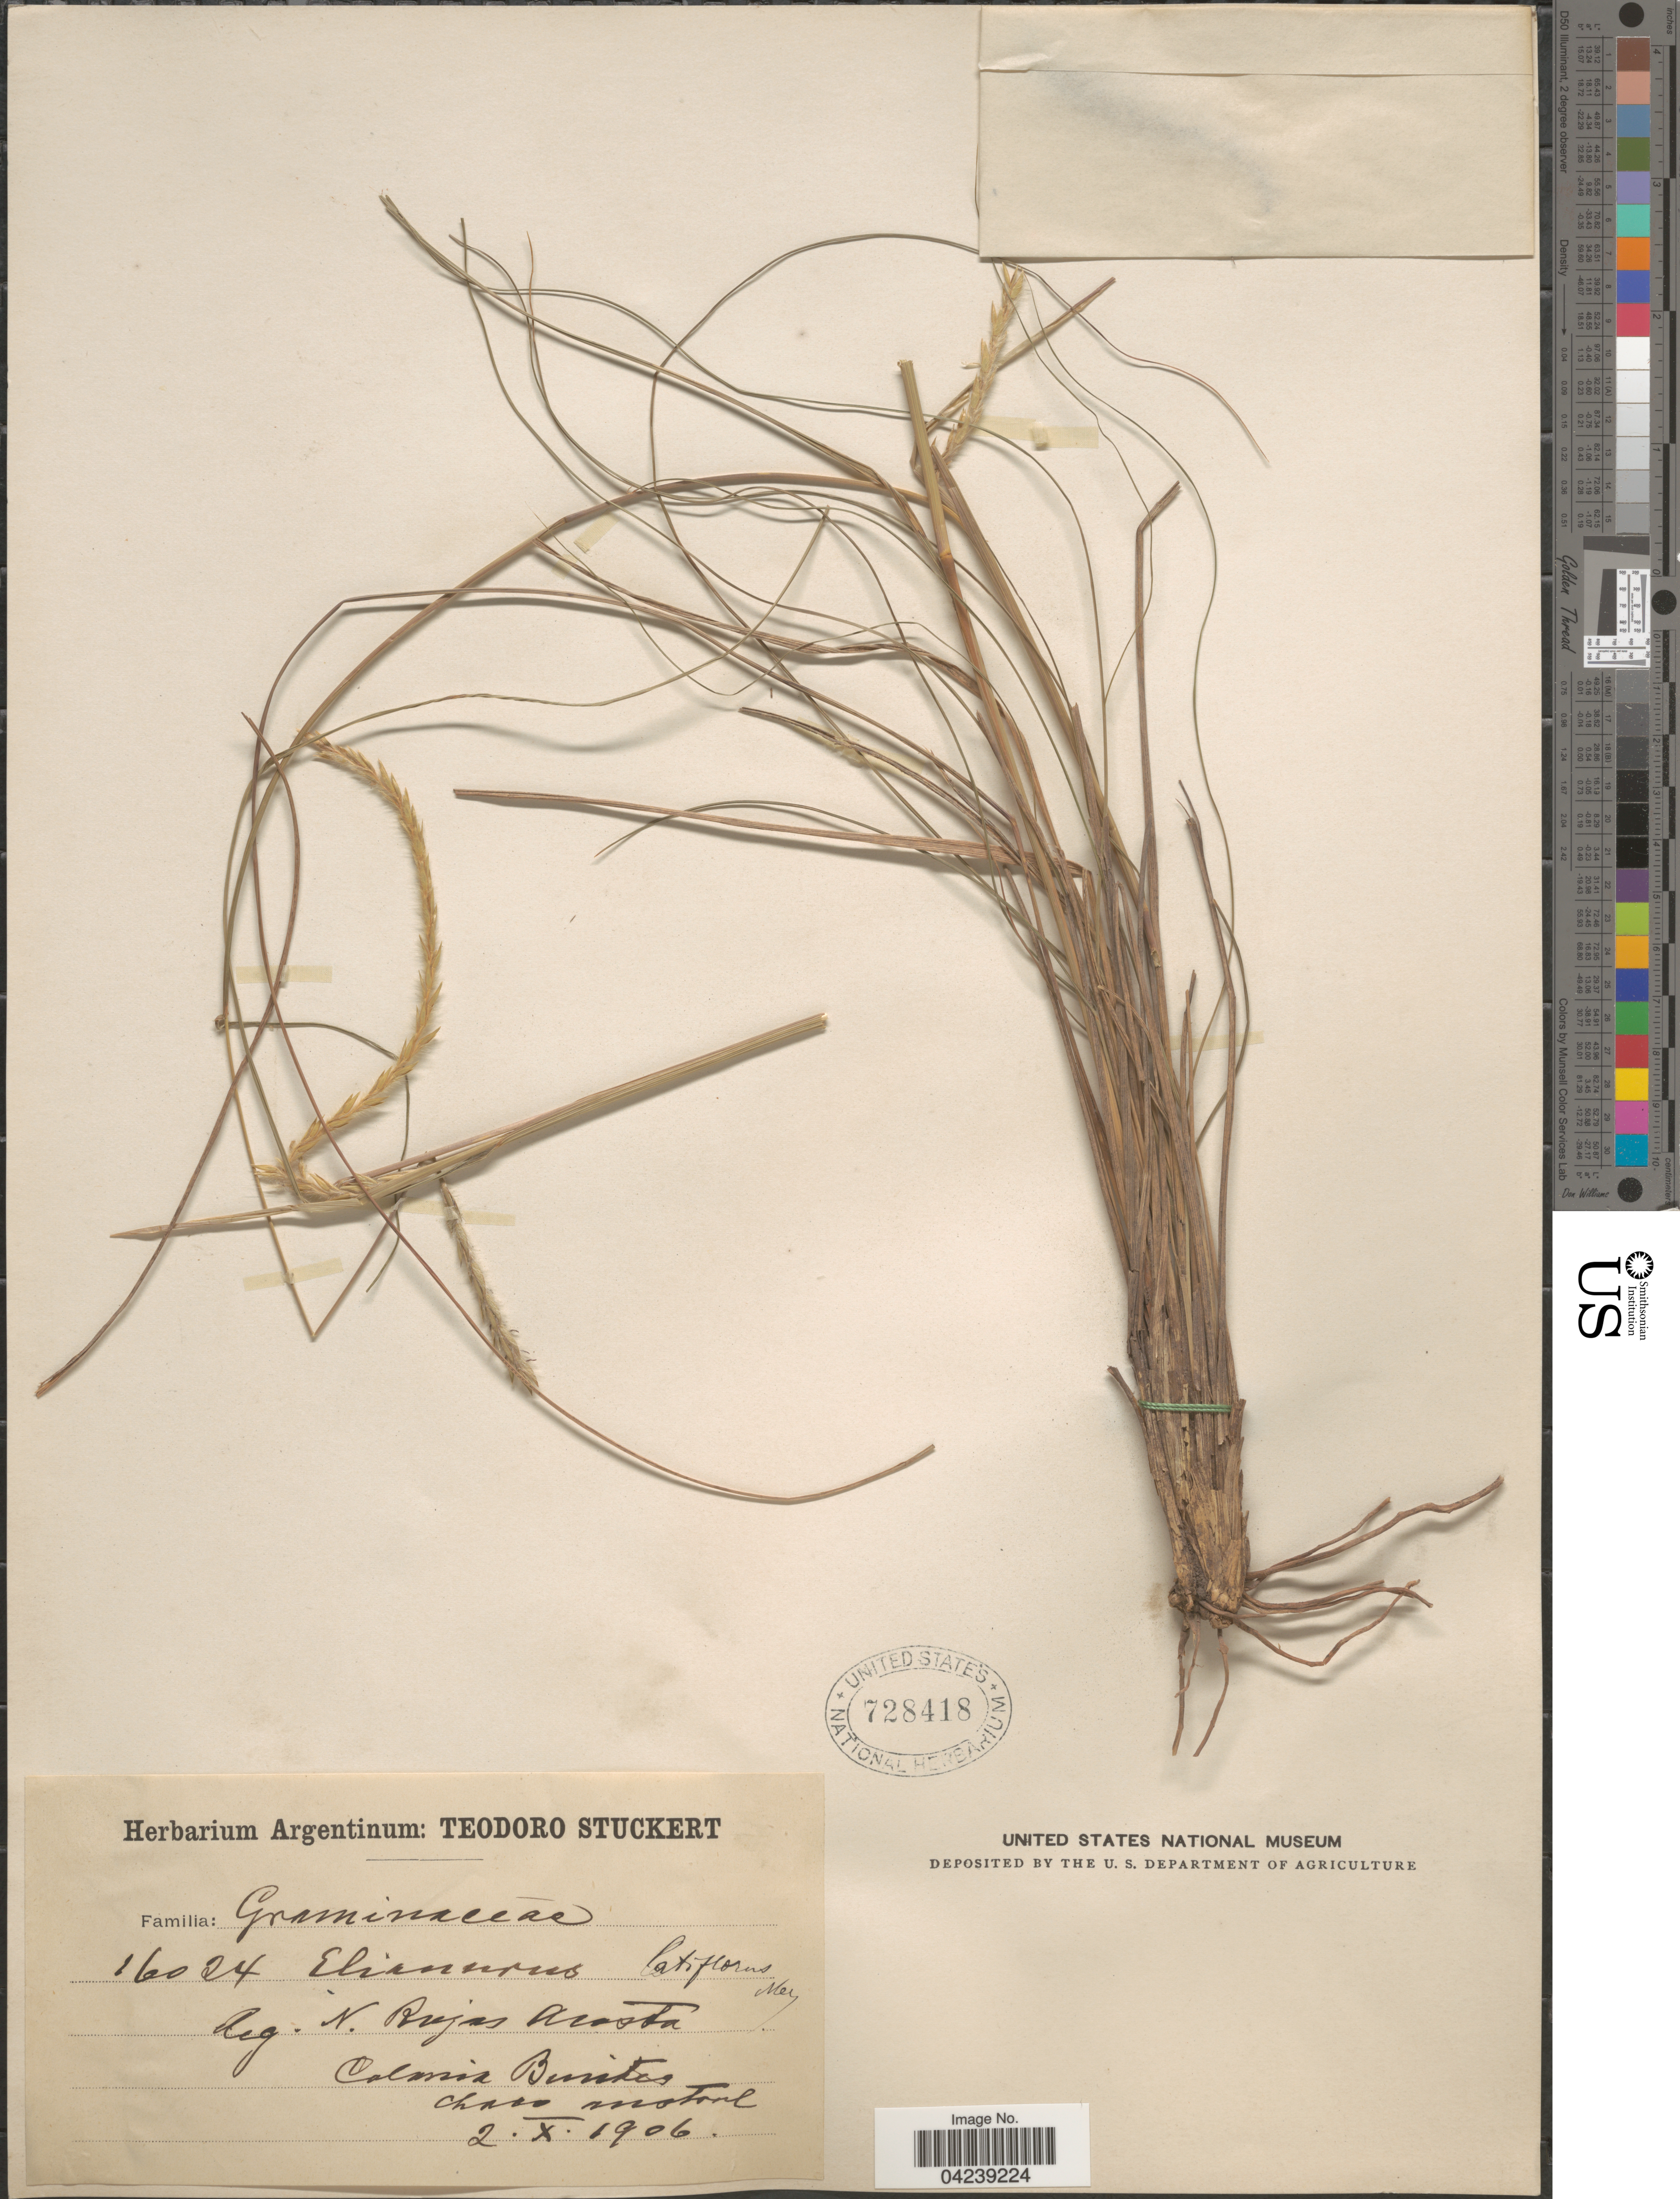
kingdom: Plantae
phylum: Tracheophyta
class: Liliopsida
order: Poales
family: Poaceae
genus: Elionurus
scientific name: Elionurus muticus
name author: (Spreng.) Kuntze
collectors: N. Rojas Acosta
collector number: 16024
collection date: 1906-10-02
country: Argentina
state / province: Chaco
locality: Colonia Benítez. Chaco austral.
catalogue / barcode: US 728418